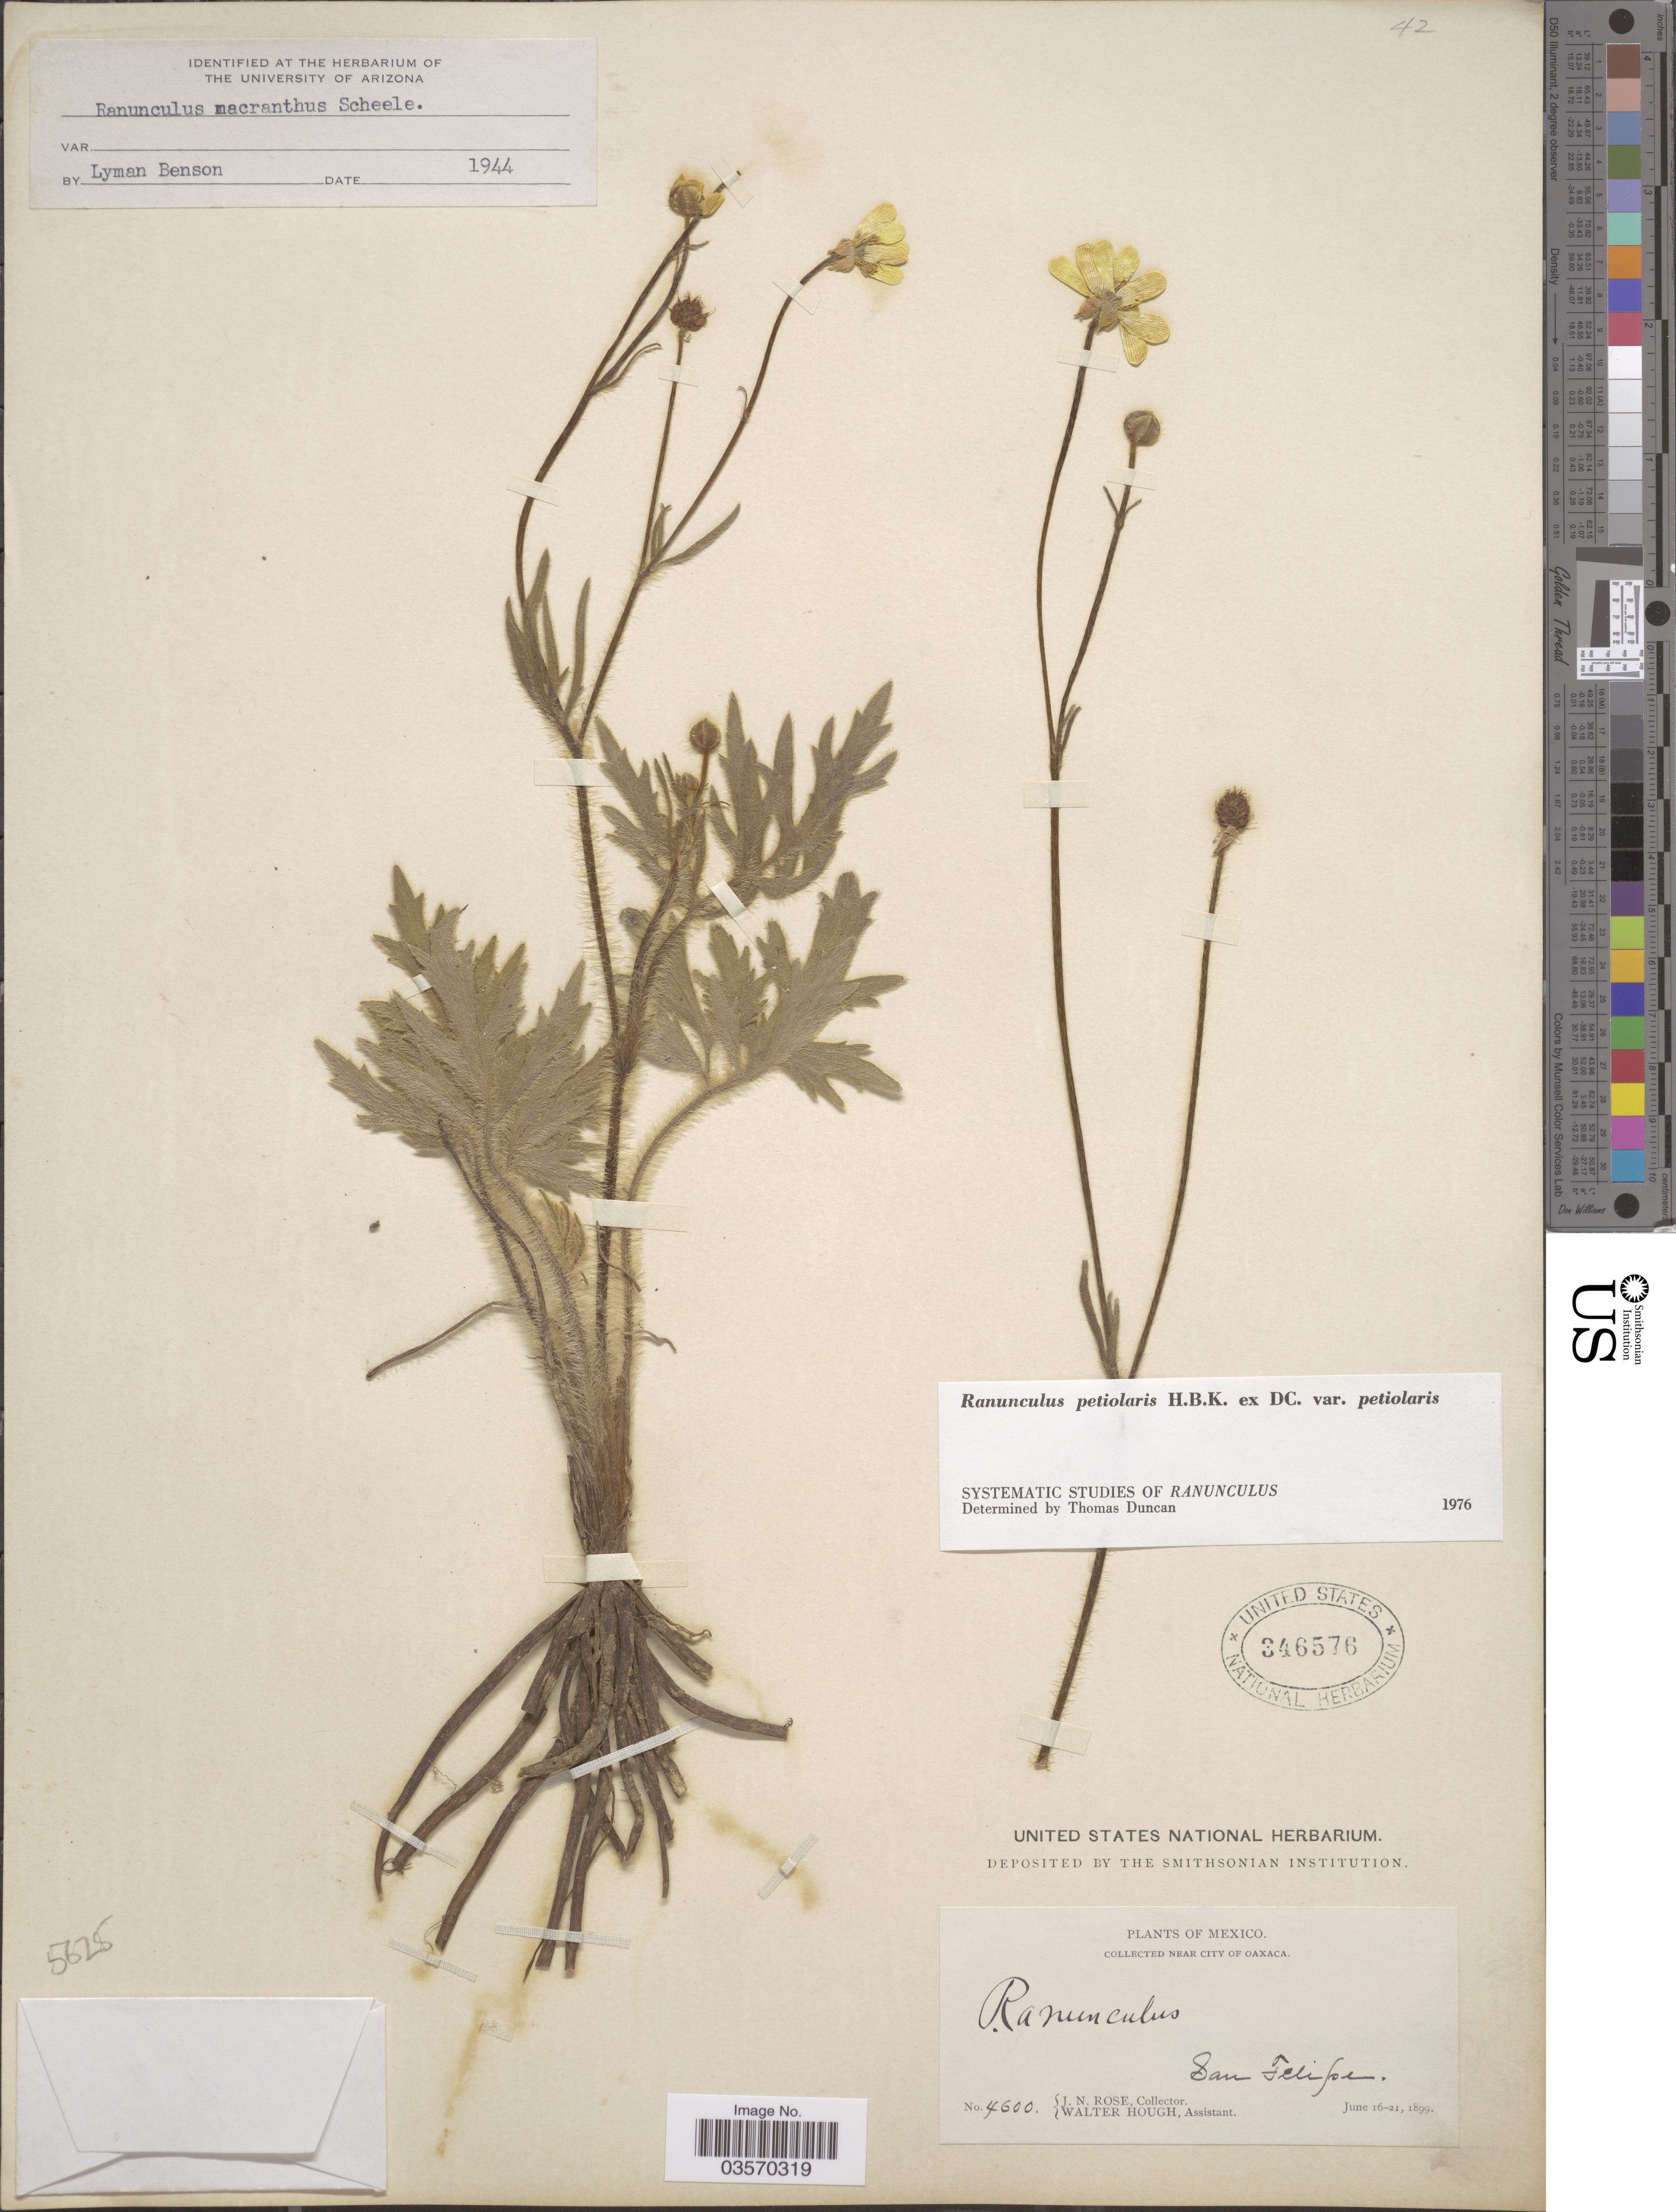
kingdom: Plantae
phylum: Tracheophyta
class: Magnoliopsida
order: Ranunculales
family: Ranunculaceae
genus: Ranunculus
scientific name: Ranunculus petiolaris var. petiolaris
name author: Kunth ex DC.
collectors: J. N. Rose & W. Hough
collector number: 4600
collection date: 1899-06-16/1899-06-21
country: Mexico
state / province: Oaxaca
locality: Near City of Oaxaca. San Felipe.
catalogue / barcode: US 346576